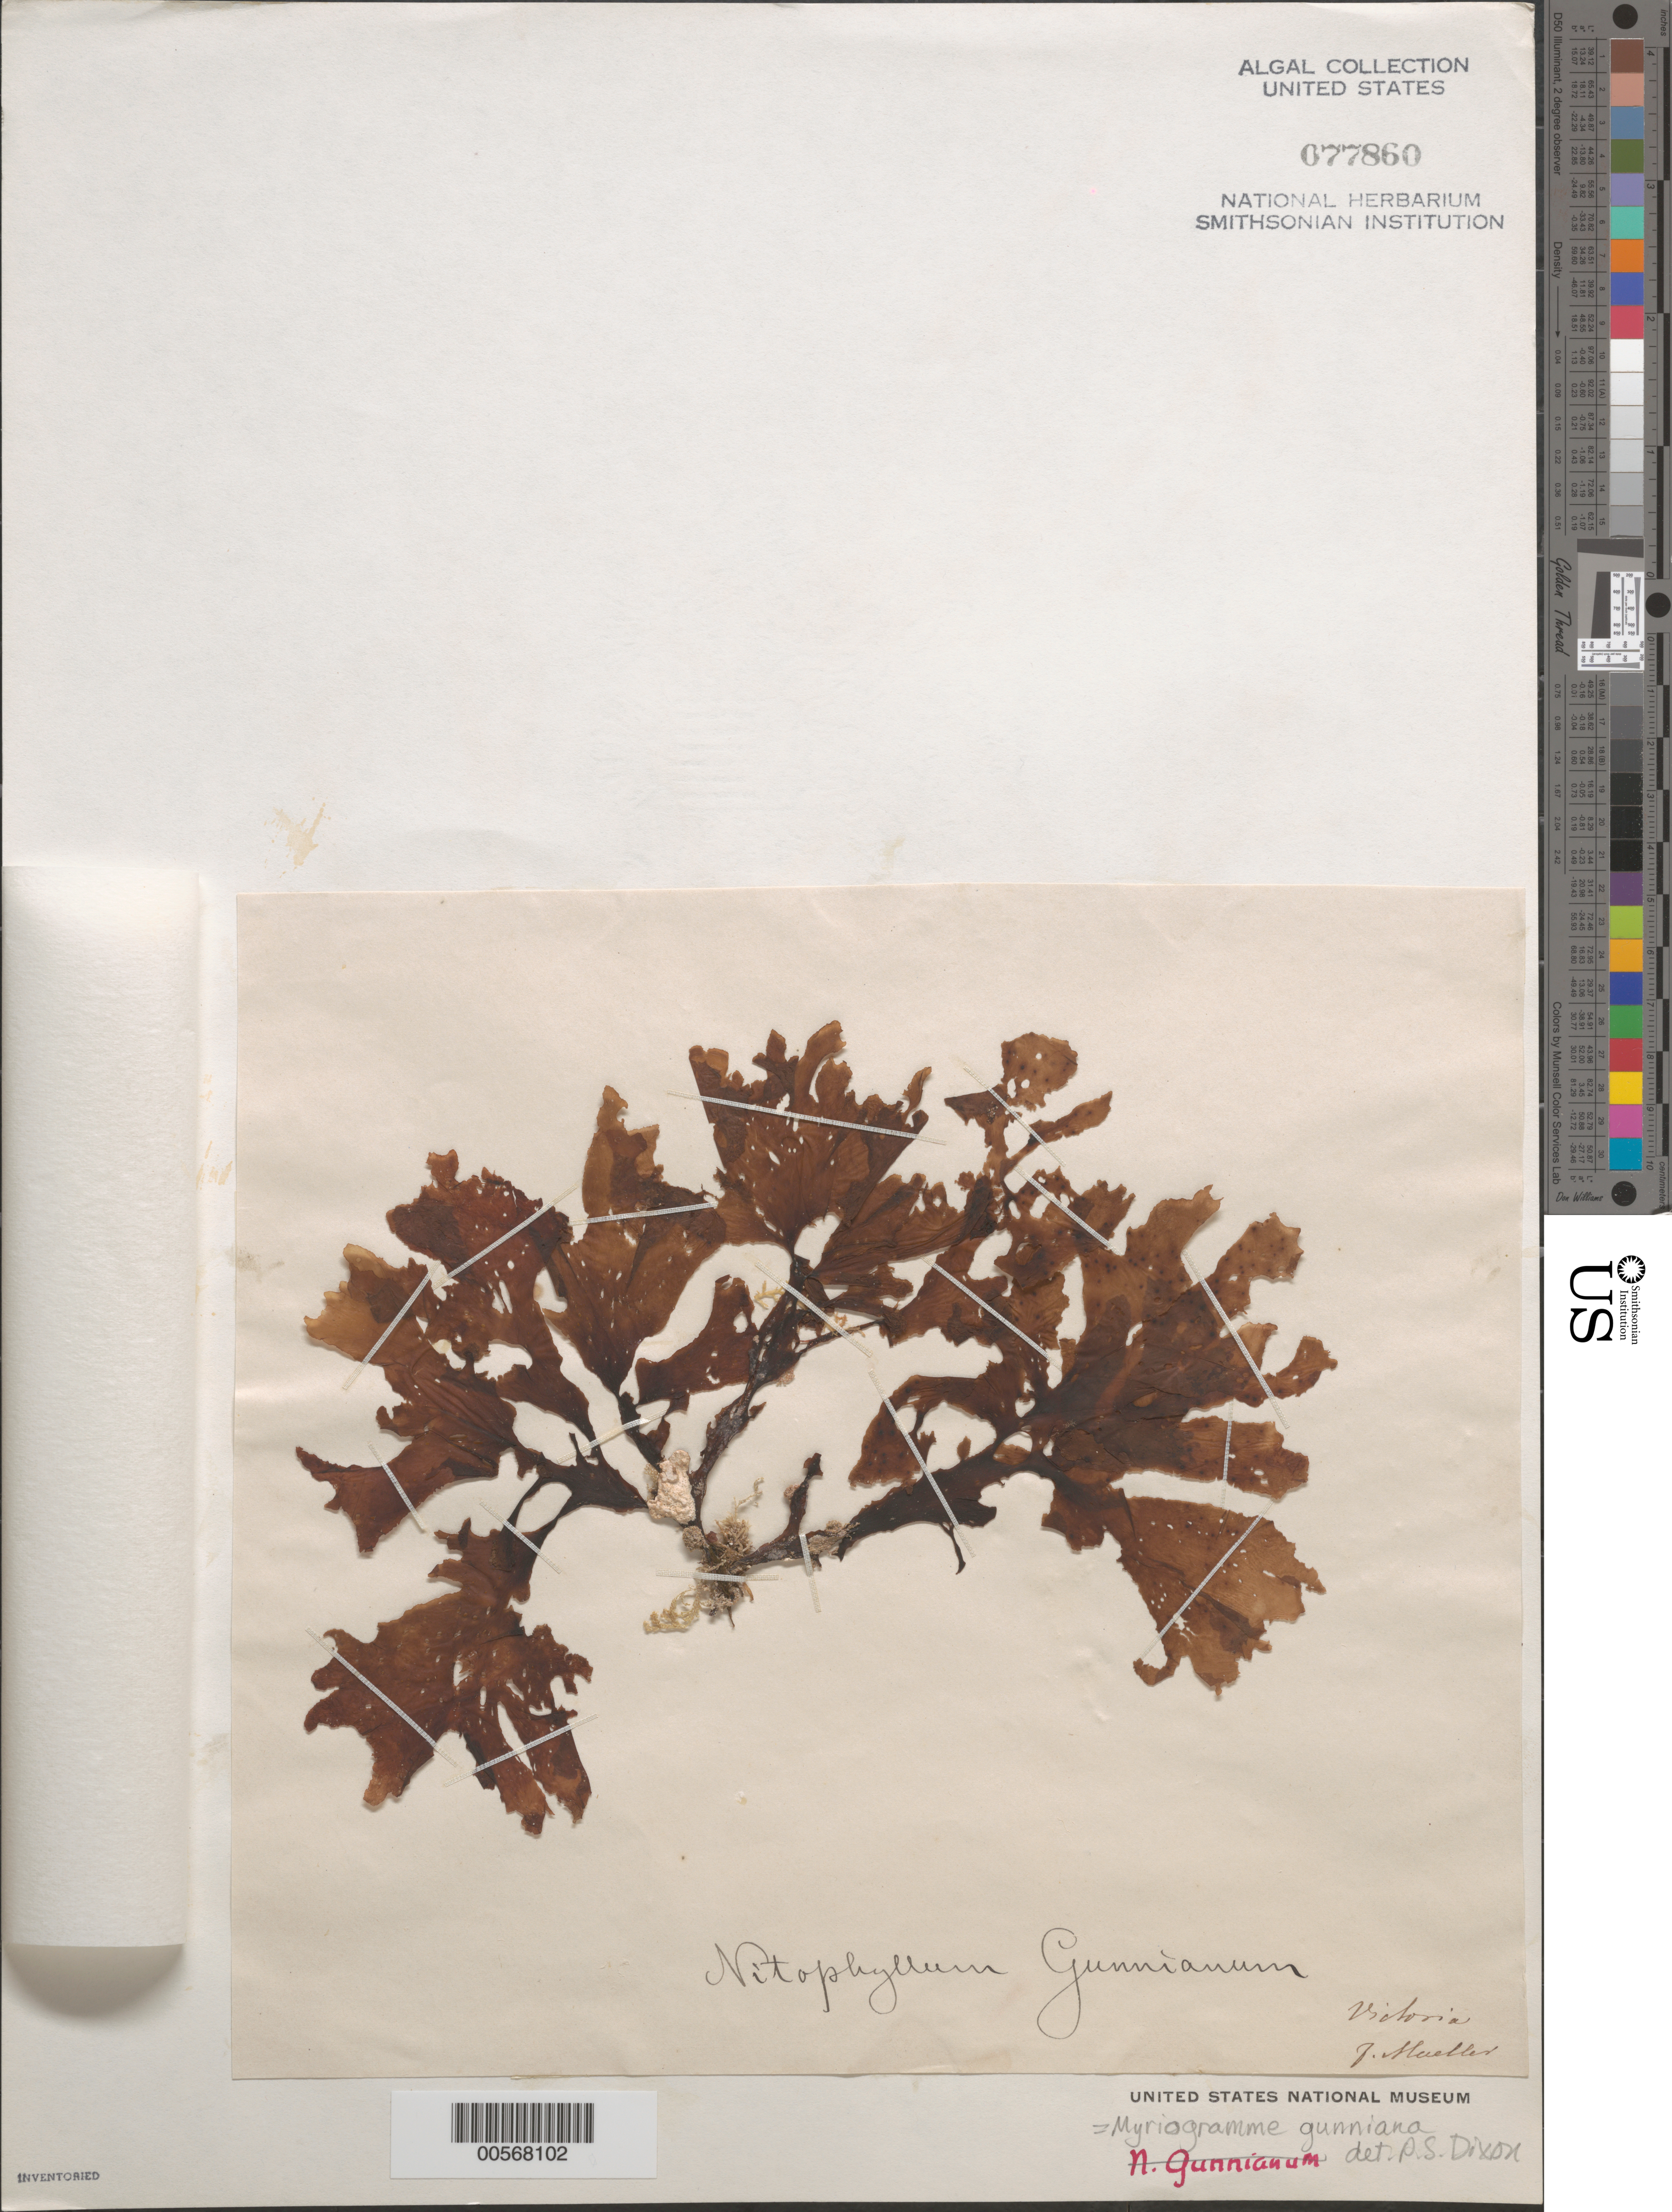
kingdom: Plantae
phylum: Rhodophyta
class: Florideophyceae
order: Ceramiales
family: Delesseriaceae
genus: Myriogramme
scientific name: Myriogramme gunniana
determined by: Dixon, P. S.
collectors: F. Mueller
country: Australia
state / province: Victoria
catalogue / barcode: US 77860